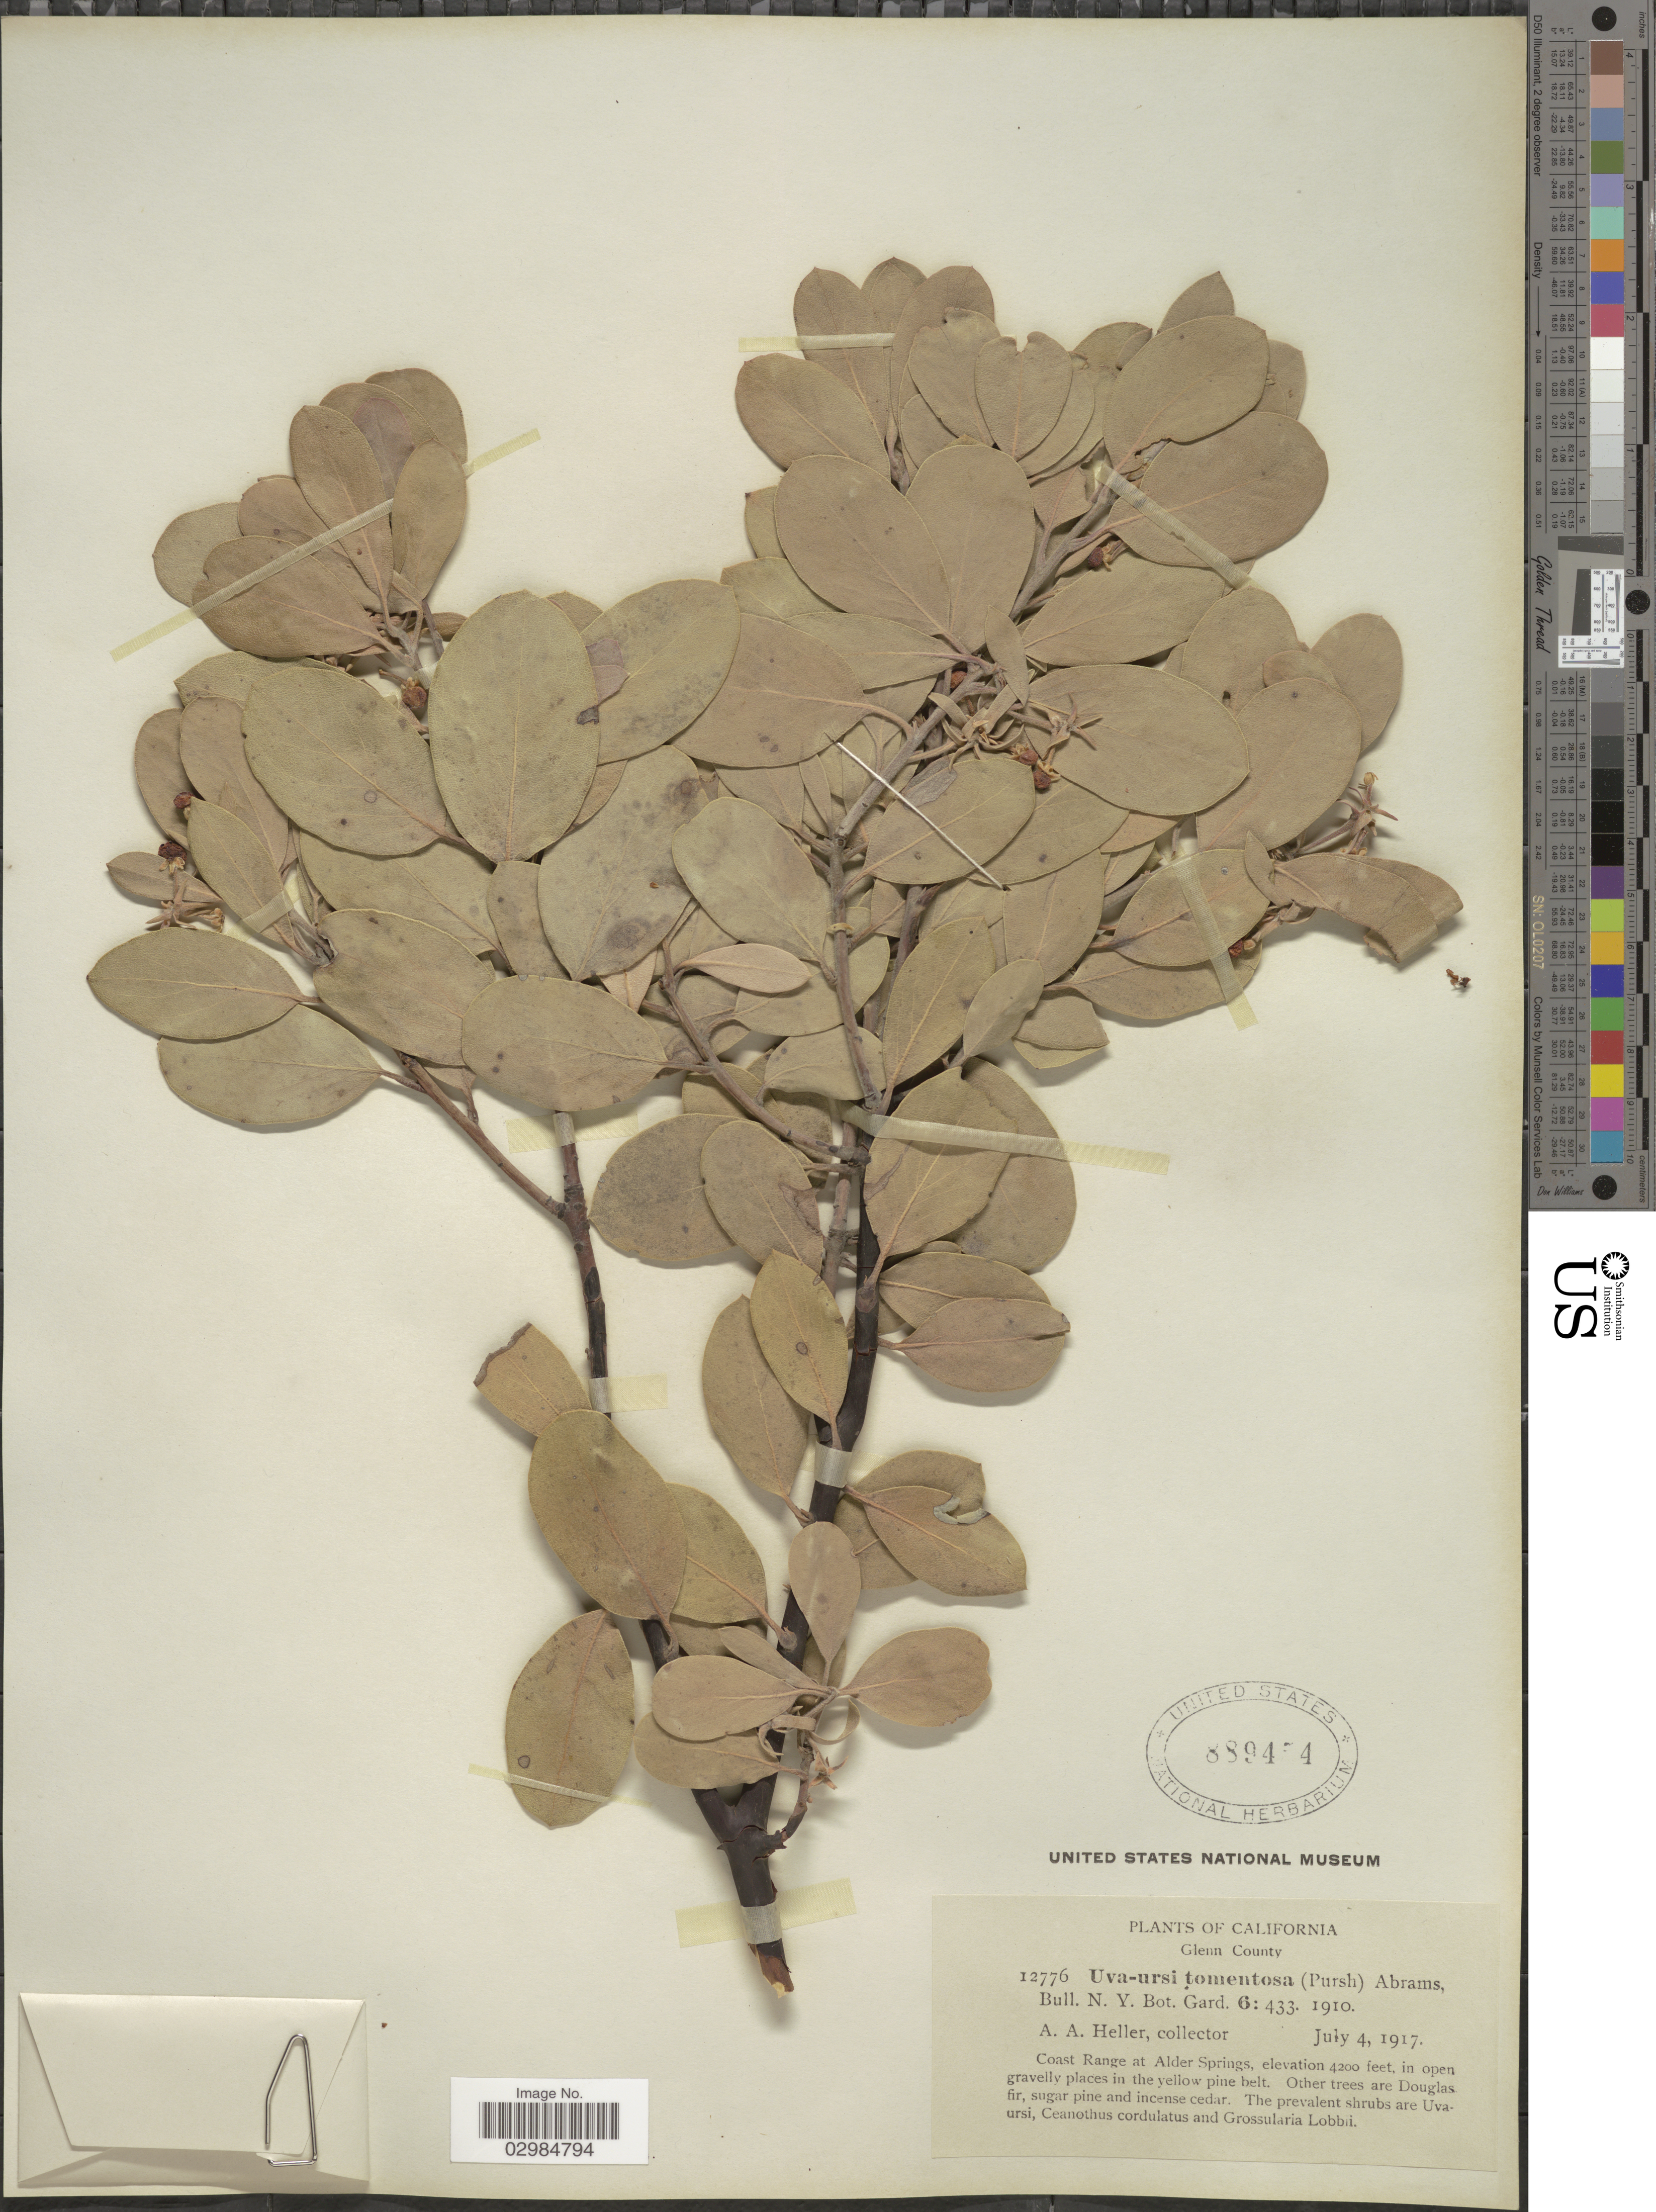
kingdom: Plantae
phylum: Tracheophyta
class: Magnoliopsida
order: Ericales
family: Ericaceae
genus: Arctostaphylos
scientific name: Arctostaphylos tomentosa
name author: (Pursh) Lindl.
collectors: A. A. Heller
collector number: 12776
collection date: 1917-07-04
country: United States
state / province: California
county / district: Glenn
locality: Glenn County. Coast Range at Alder Springs.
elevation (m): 1280